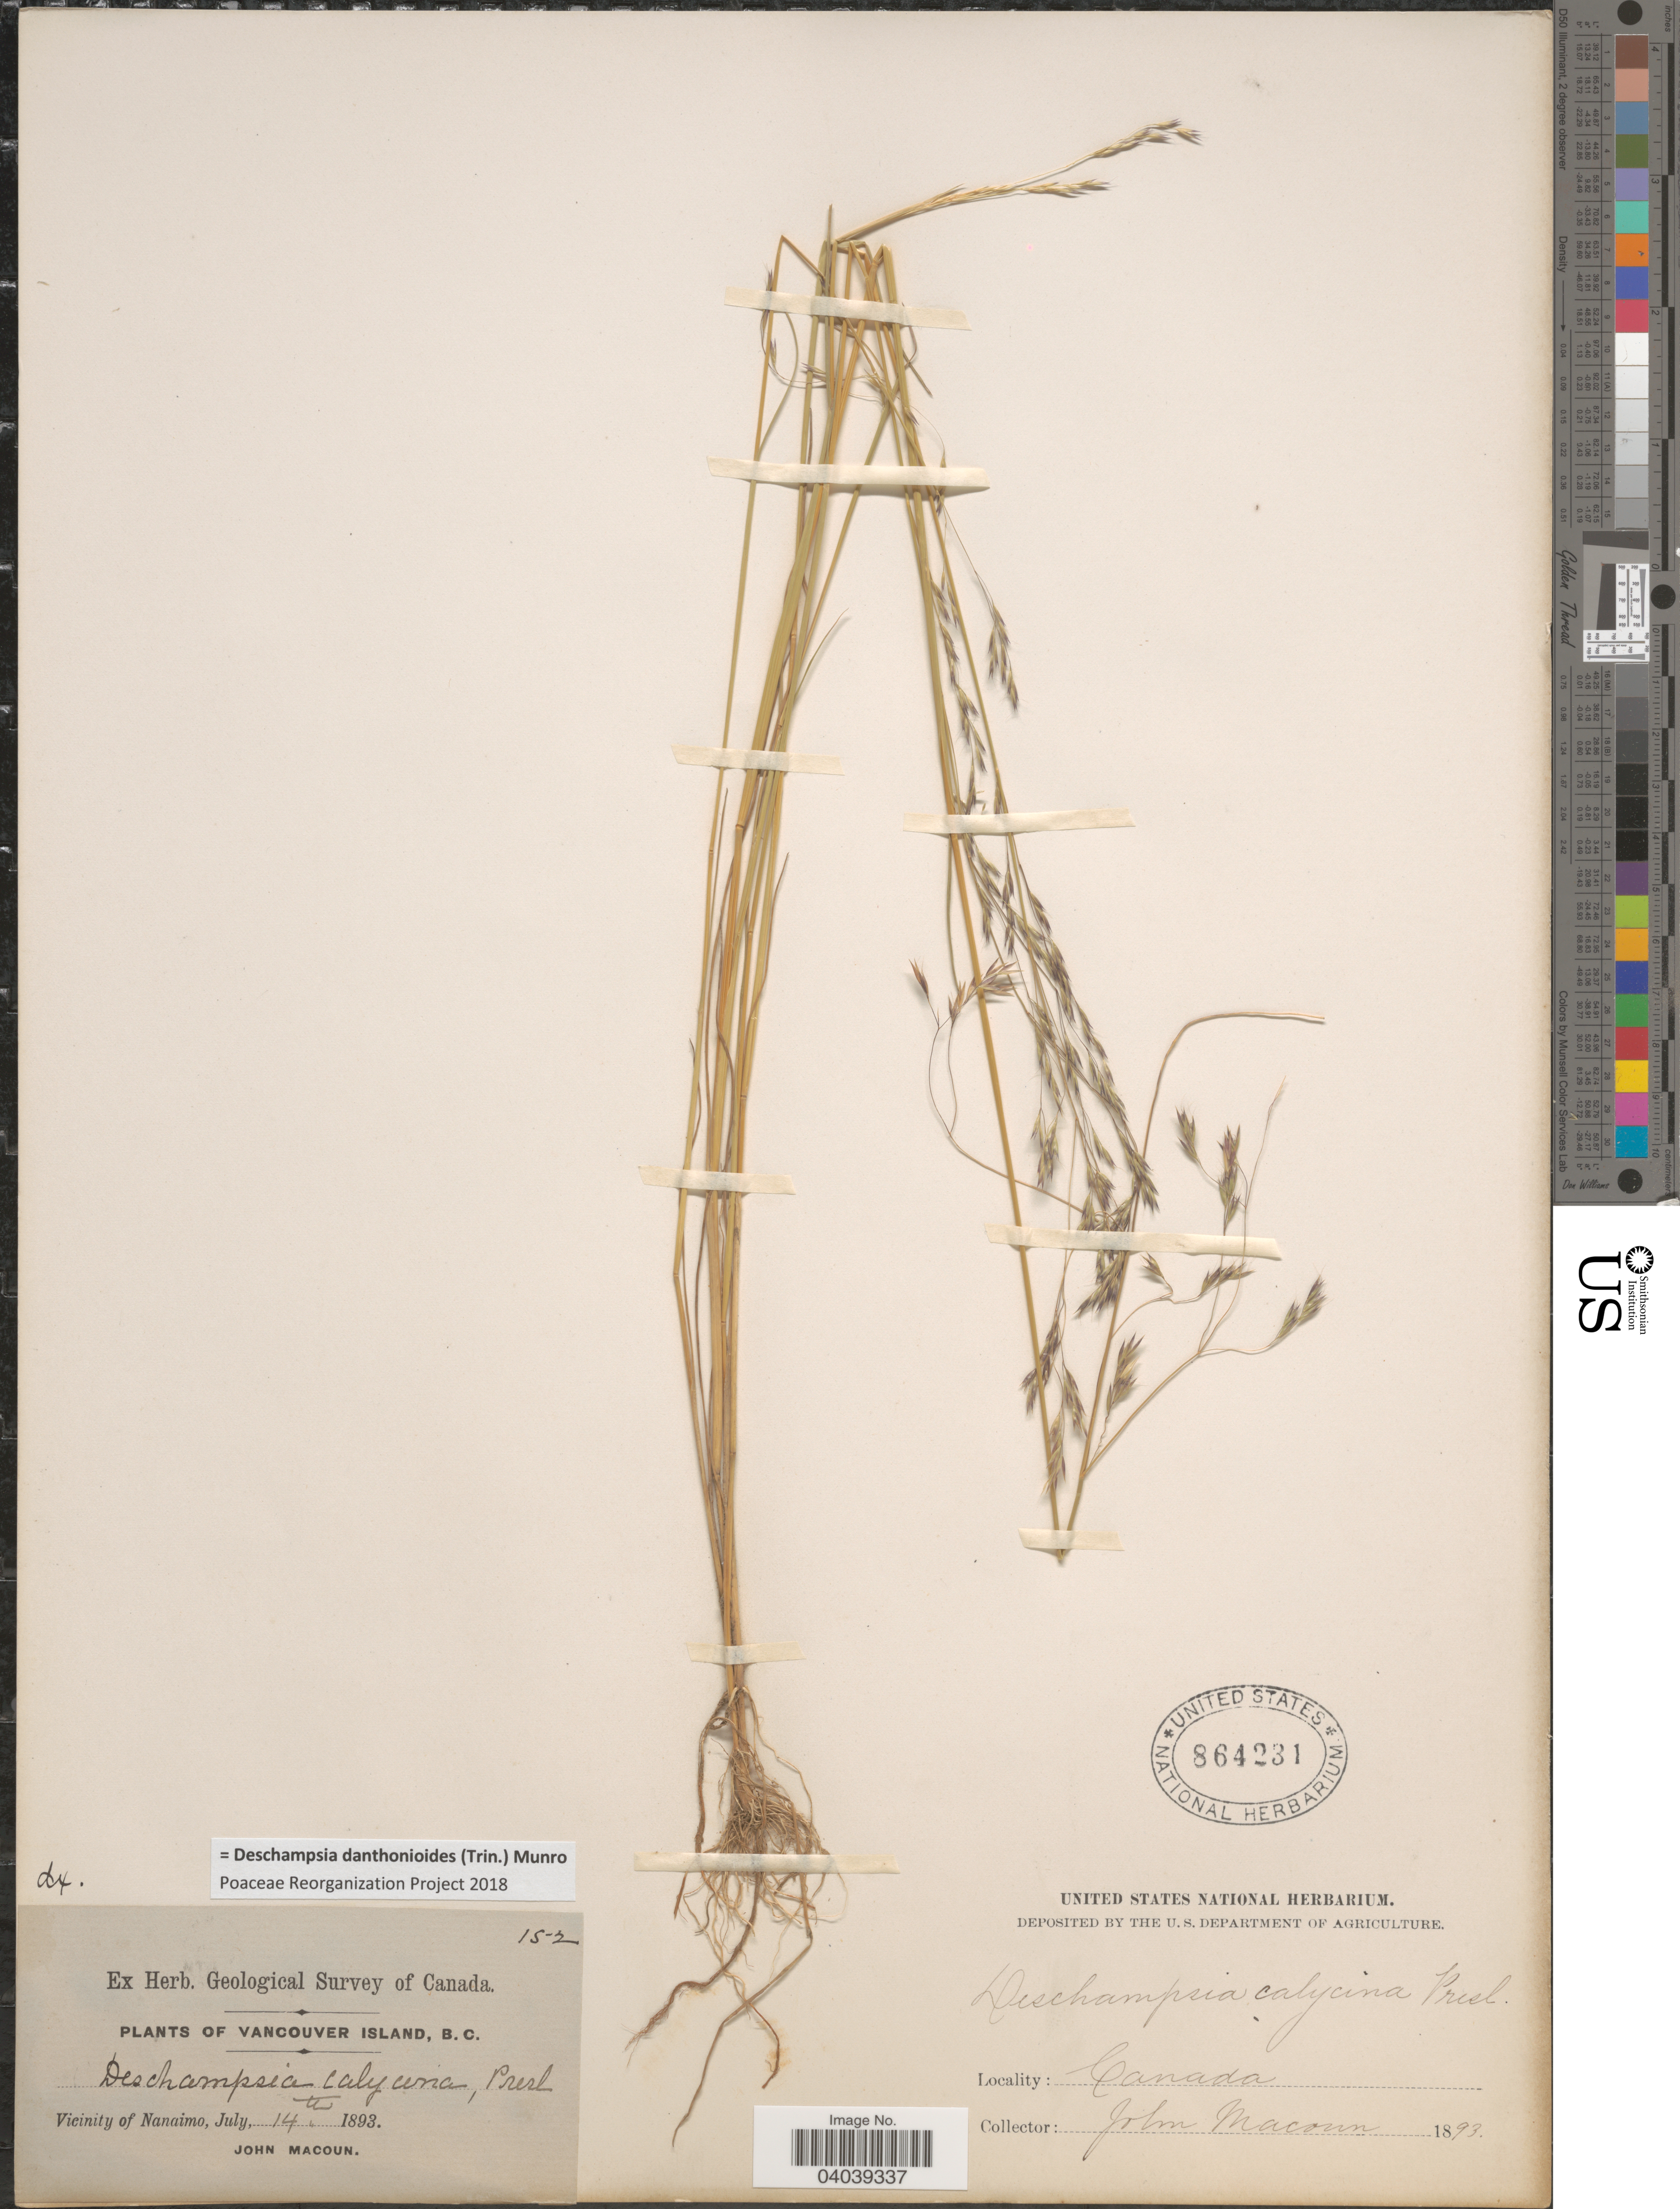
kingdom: Plantae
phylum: Tracheophyta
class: Liliopsida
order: Poales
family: Poaceae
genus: Deschampsia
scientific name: Deschampsia danthonioides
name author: (Trin.) Munro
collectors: J. Macoun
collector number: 152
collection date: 1893-07-14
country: Canada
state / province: British Columbia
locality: Vancouver Island. Vicinity of Nanaimo.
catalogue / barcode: US 864231